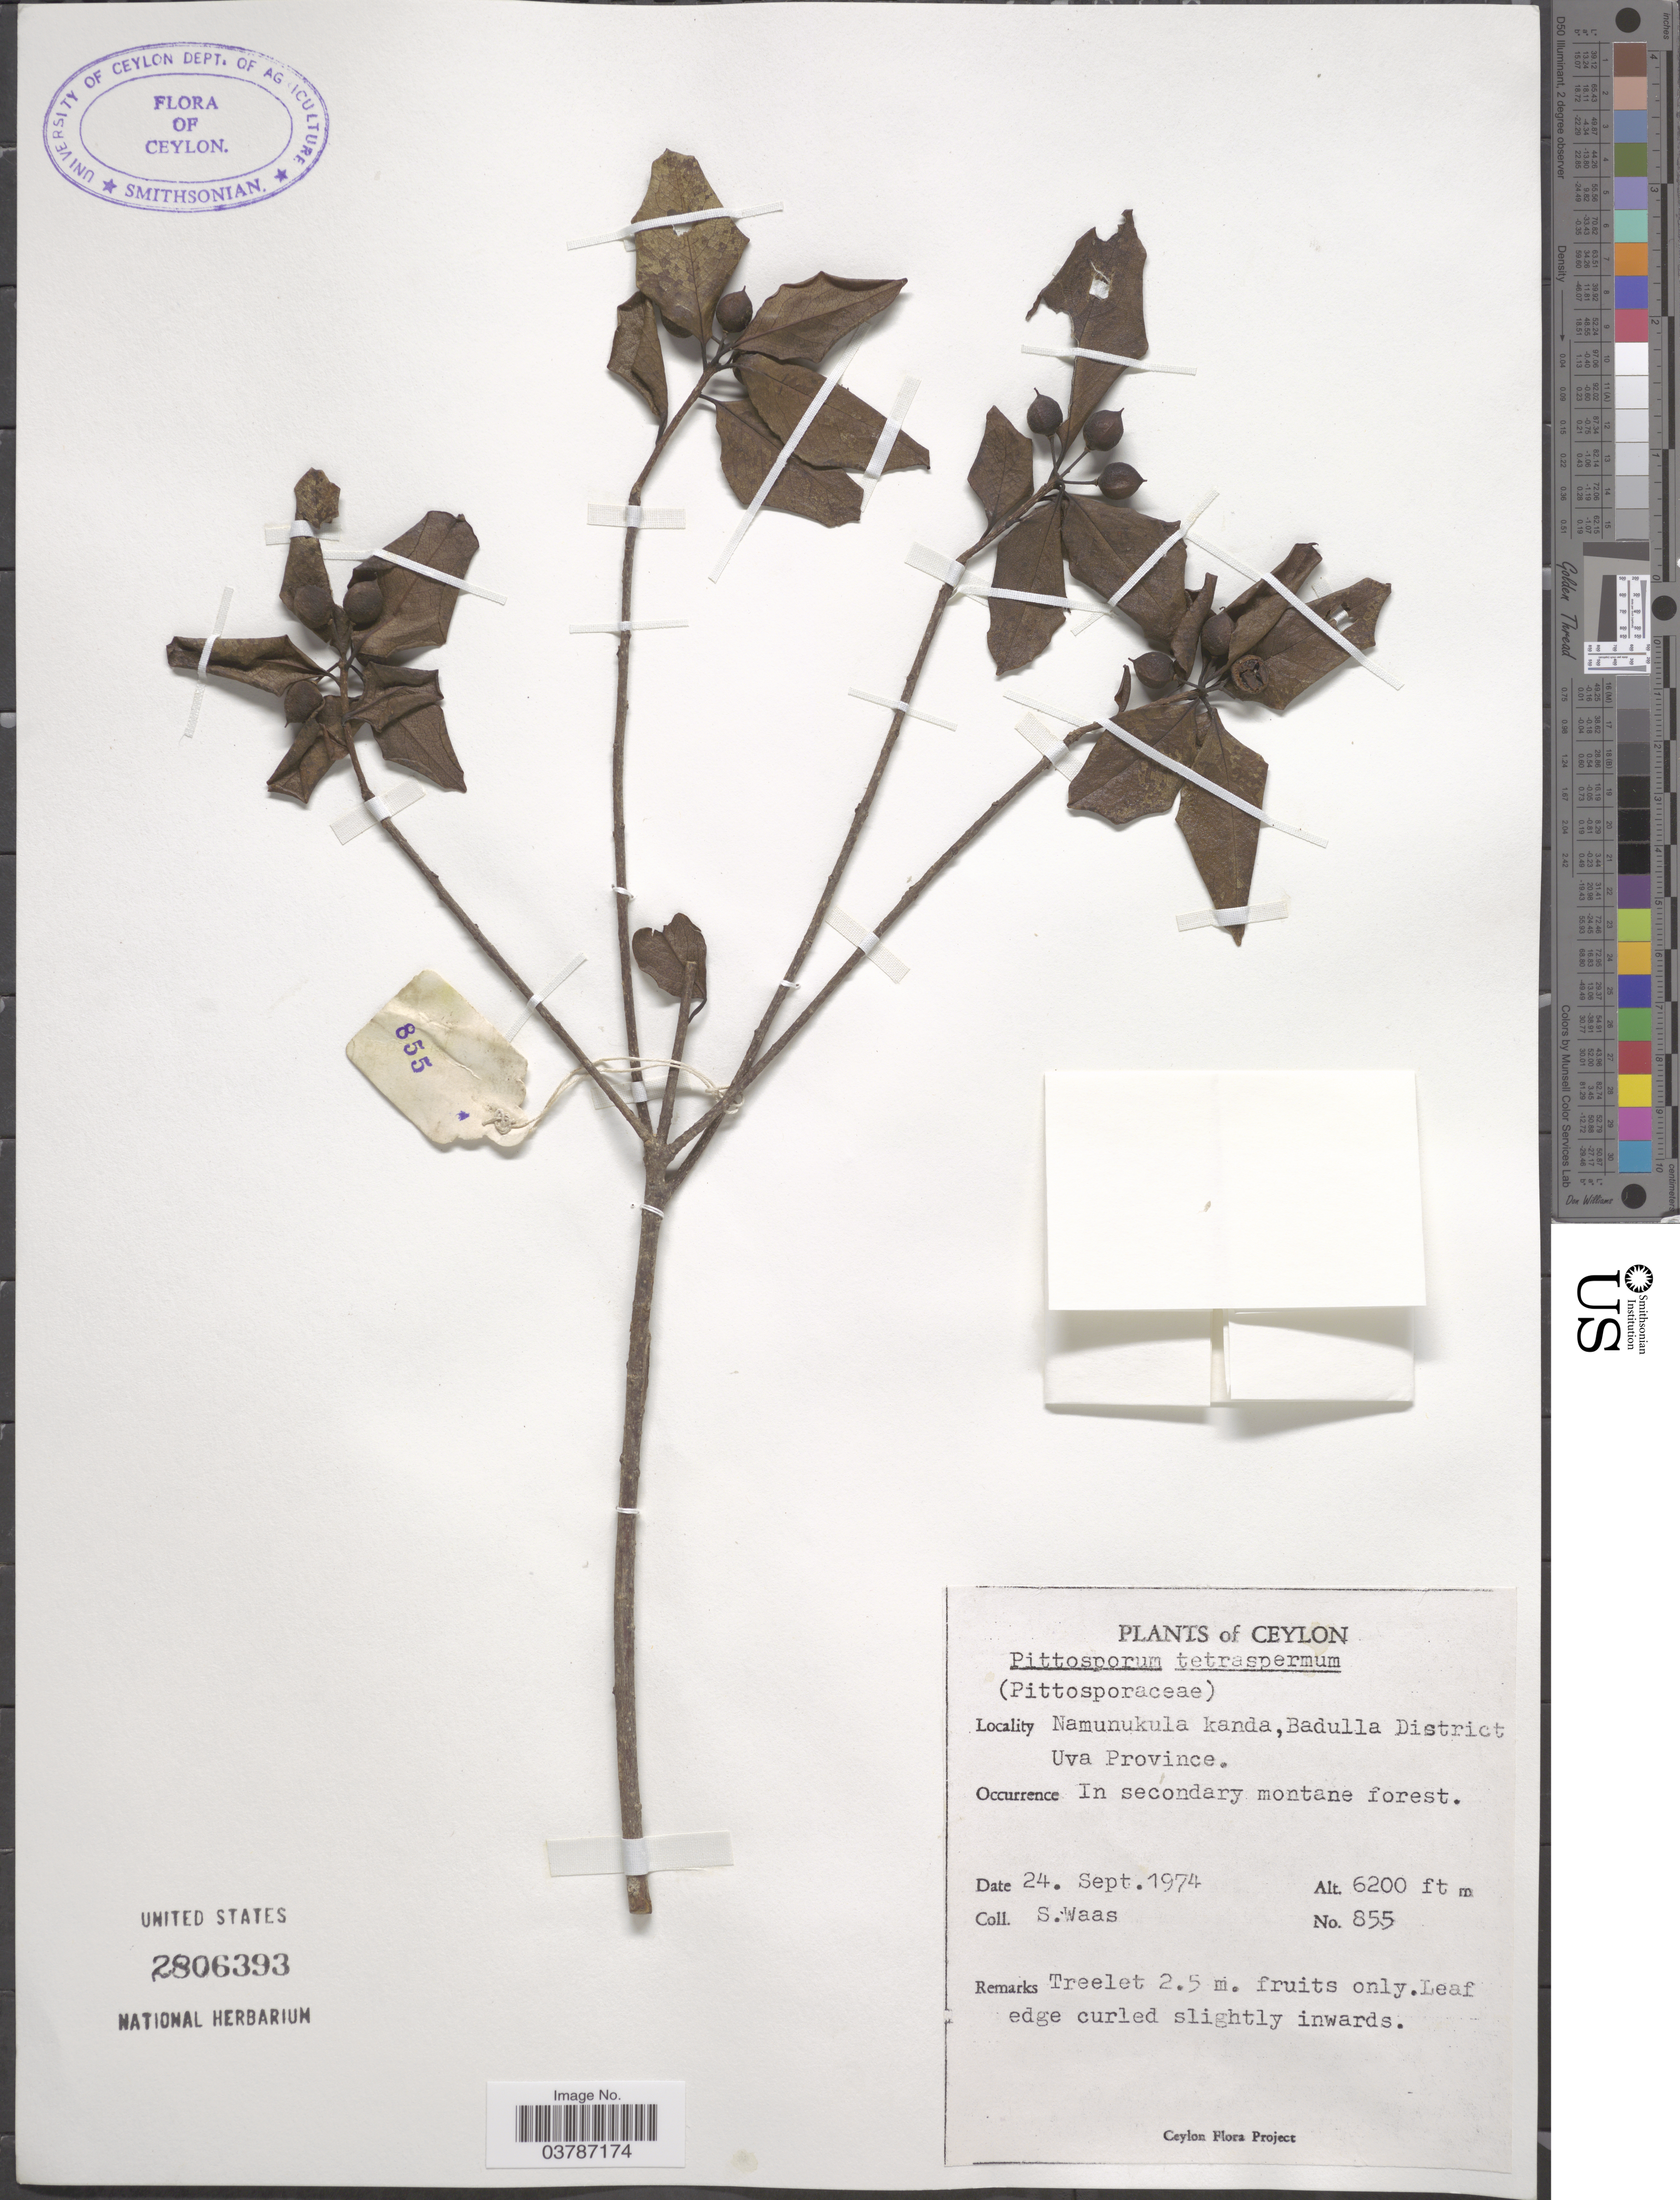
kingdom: Plantae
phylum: Tracheophyta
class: Magnoliopsida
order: Apiales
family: Pittosporaceae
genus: Pittosporum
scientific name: Pittosporum tetraspermum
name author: Wight & Arn.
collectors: S. Waas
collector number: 855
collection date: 1974-09-24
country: Sri Lanka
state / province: Uva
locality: Ceylon. Namunukula kanda, Badulla District.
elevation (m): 1890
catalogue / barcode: US 2806393